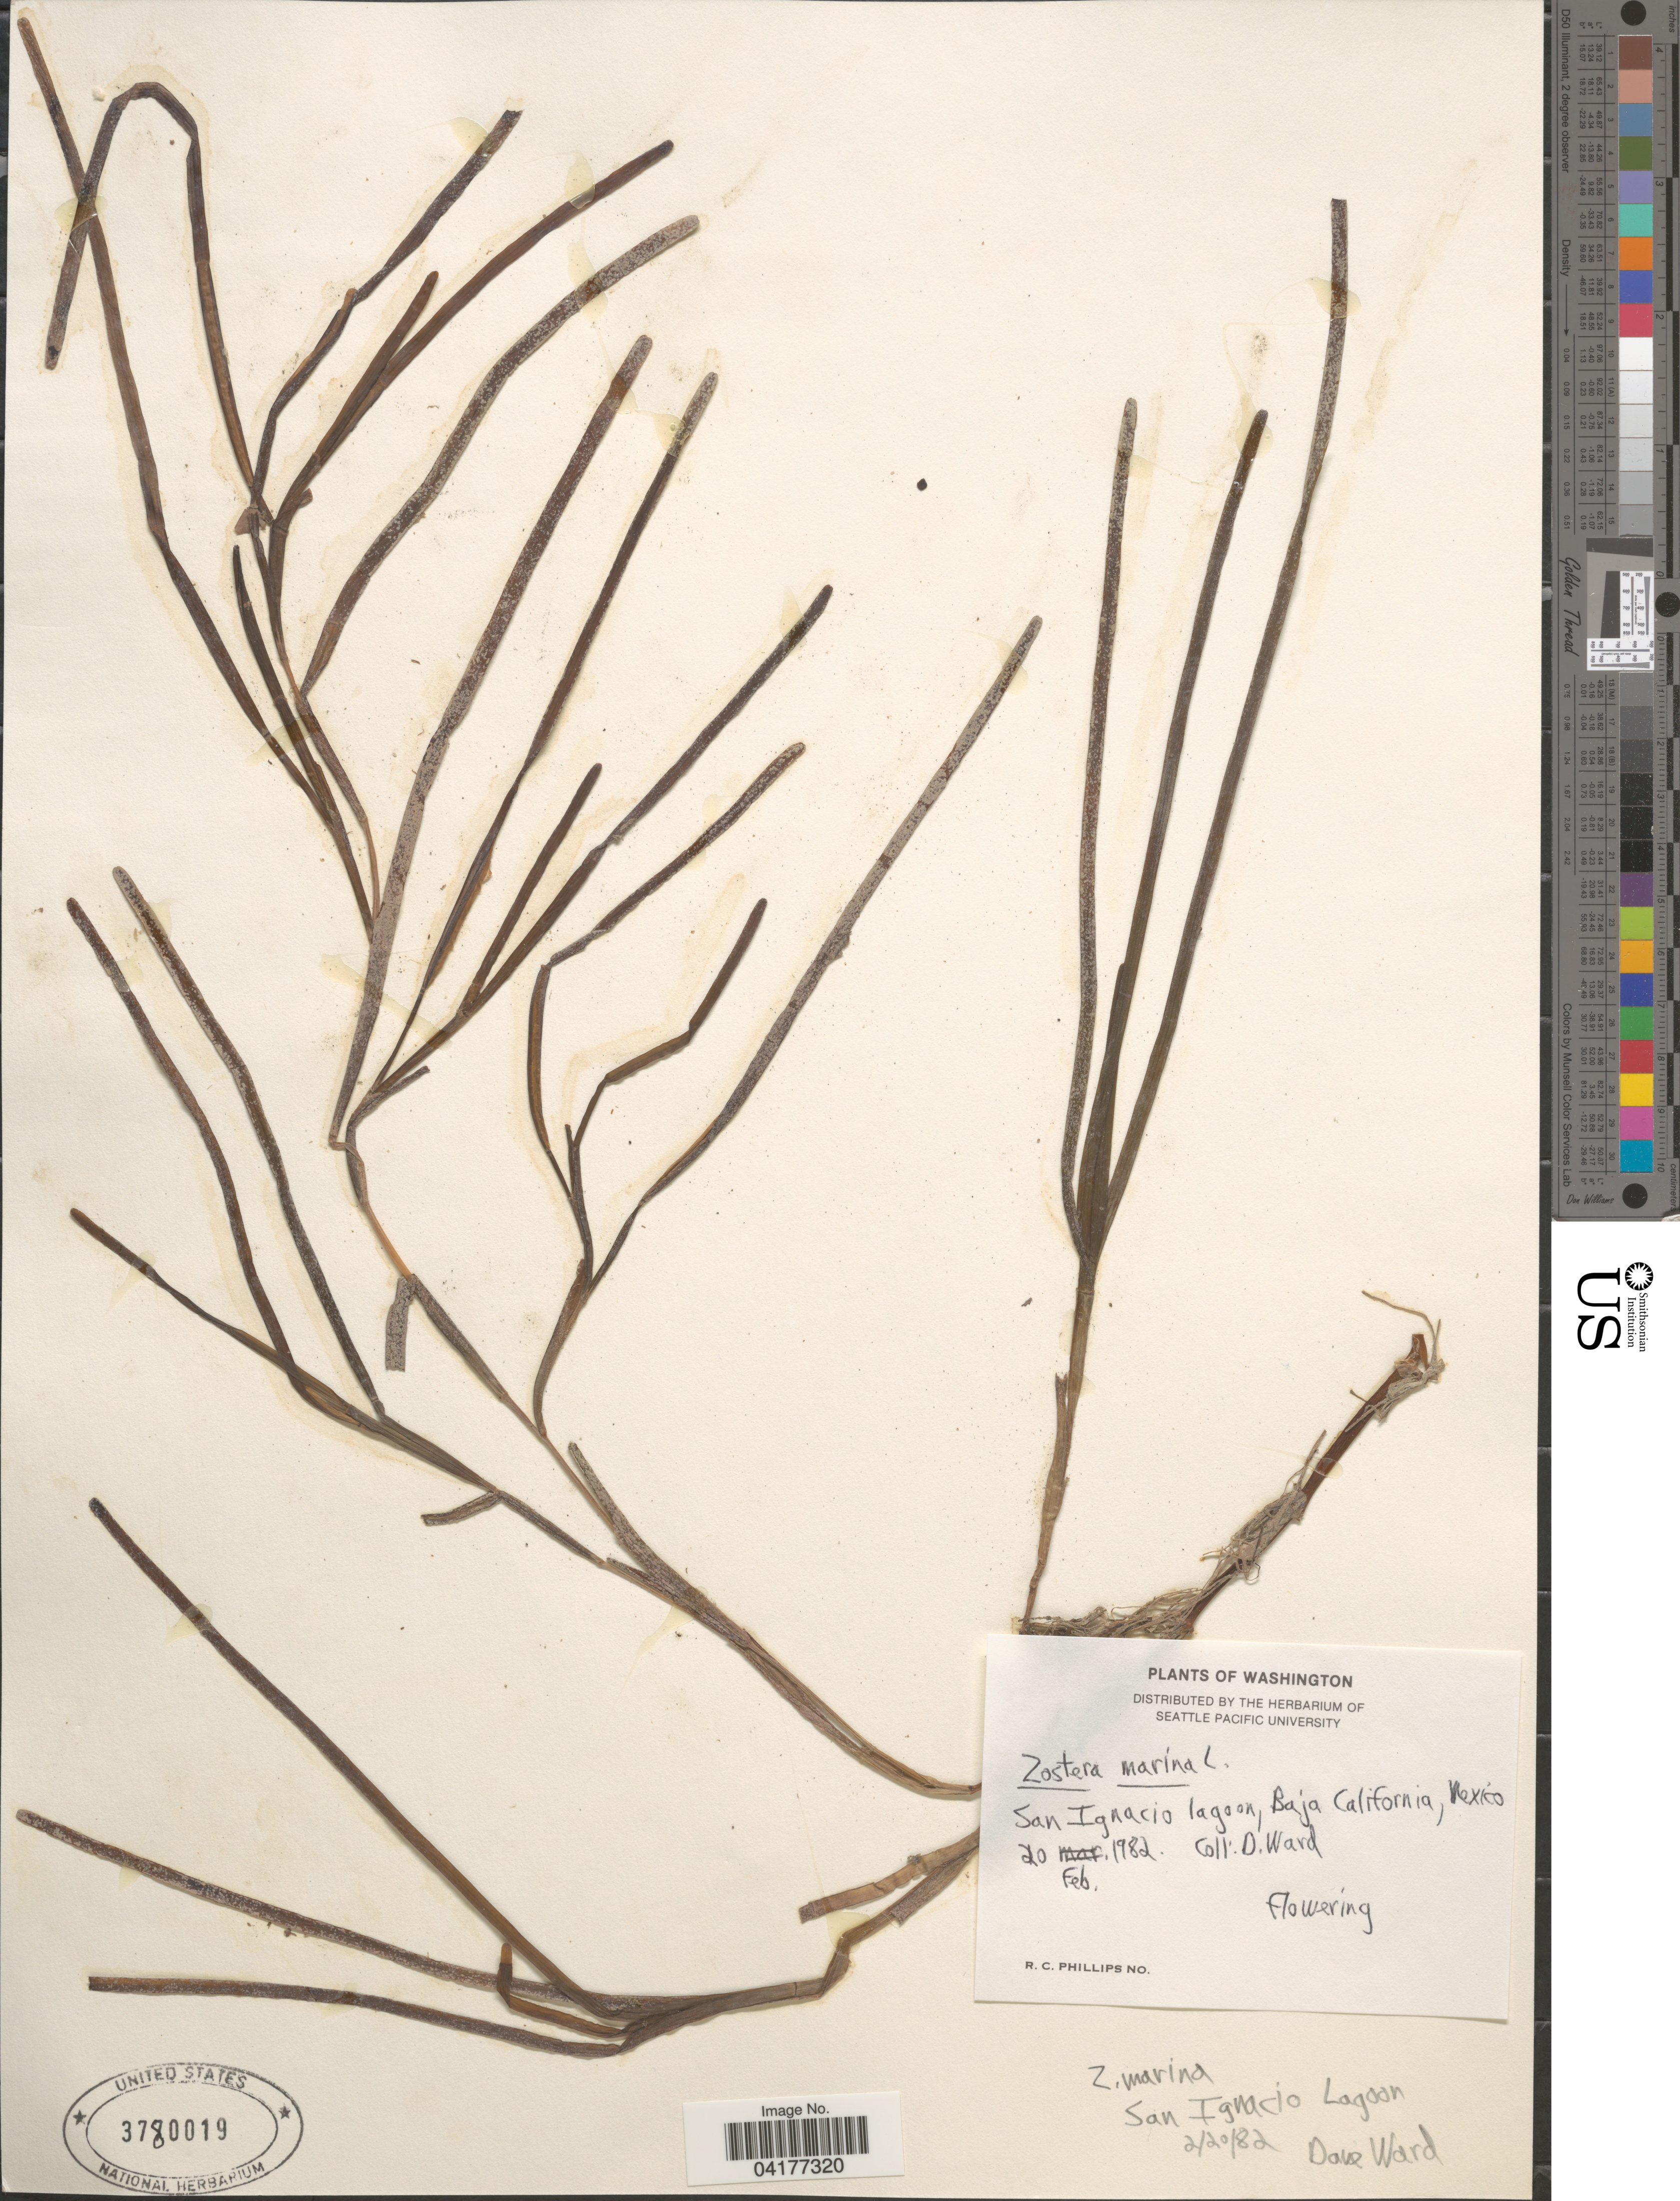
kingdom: Plantae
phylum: Tracheophyta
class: Liliopsida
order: Alismatales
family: Zosteraceae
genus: Zostera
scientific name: Zostera marina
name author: L.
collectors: D. Ward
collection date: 1982-02-20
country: Mexico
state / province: Baja California Sur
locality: San Ignacio lagoon.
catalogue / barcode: US 3780019